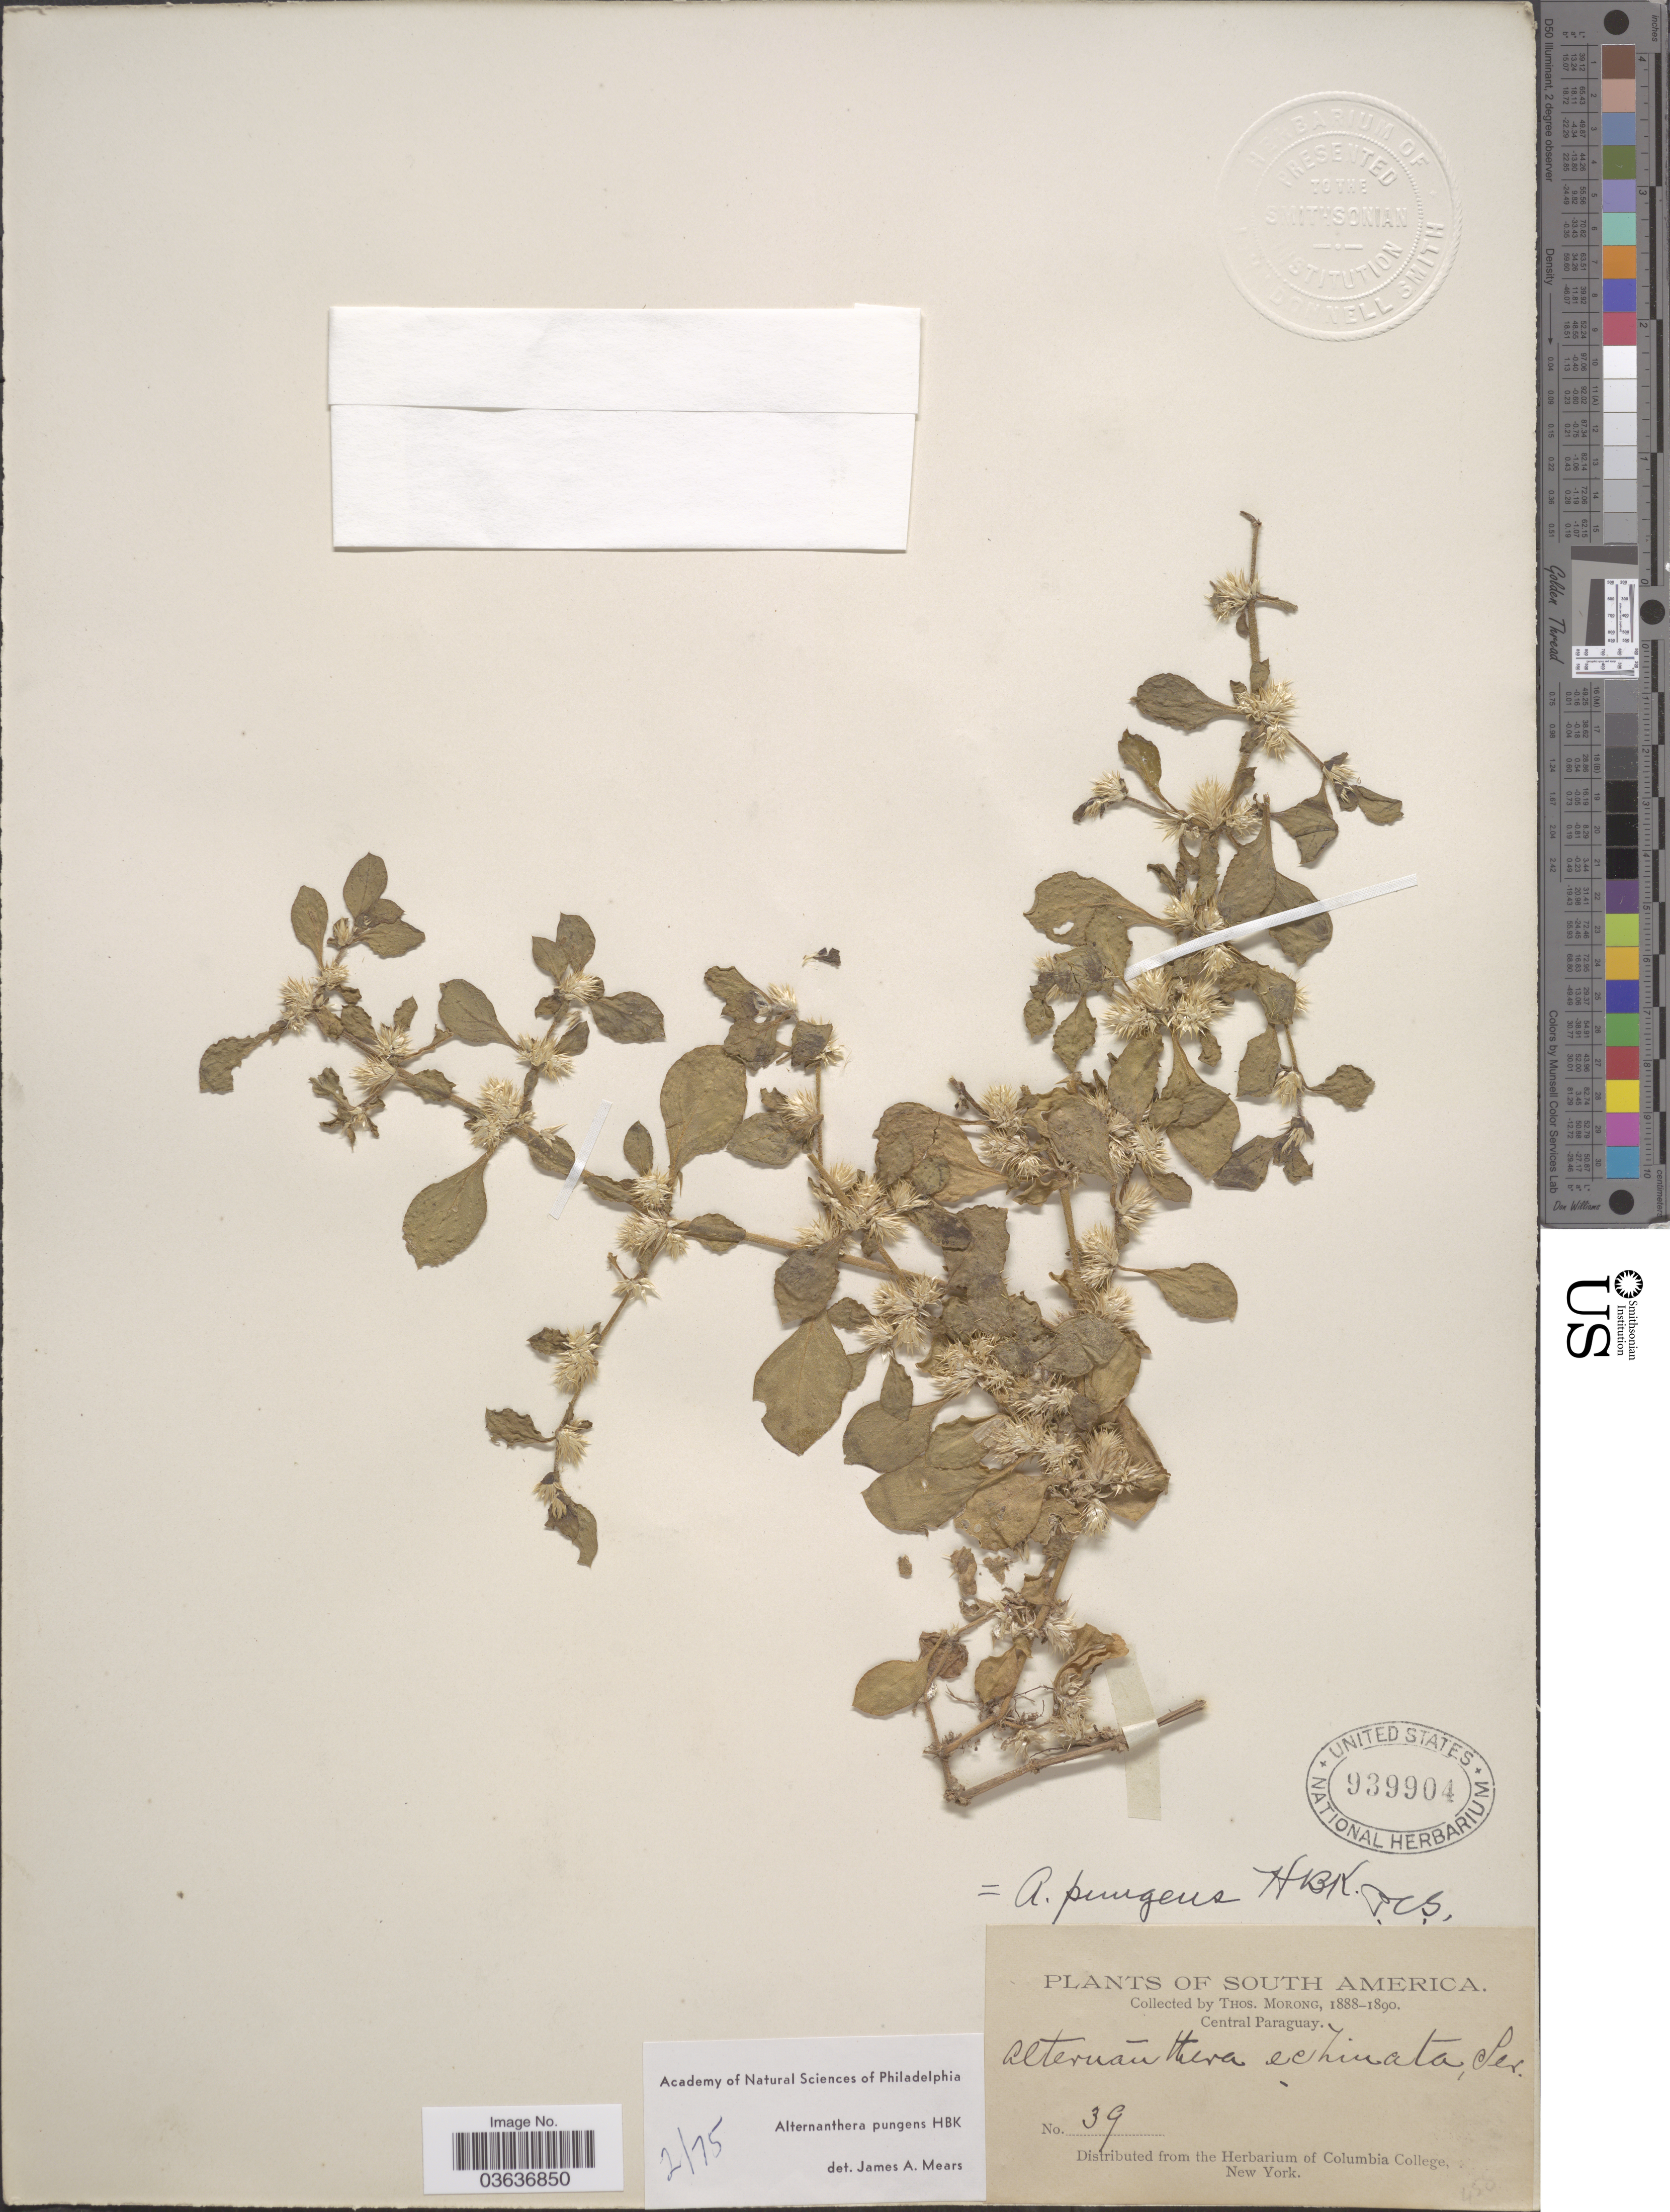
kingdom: Plantae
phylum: Tracheophyta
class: Magnoliopsida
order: Caryophyllales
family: Amaranthaceae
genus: Alternanthera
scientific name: Alternanthera pungens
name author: Kunth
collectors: ex herb. T. Morong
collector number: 39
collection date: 1888/1890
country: Paraguay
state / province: Central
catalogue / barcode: US 939904